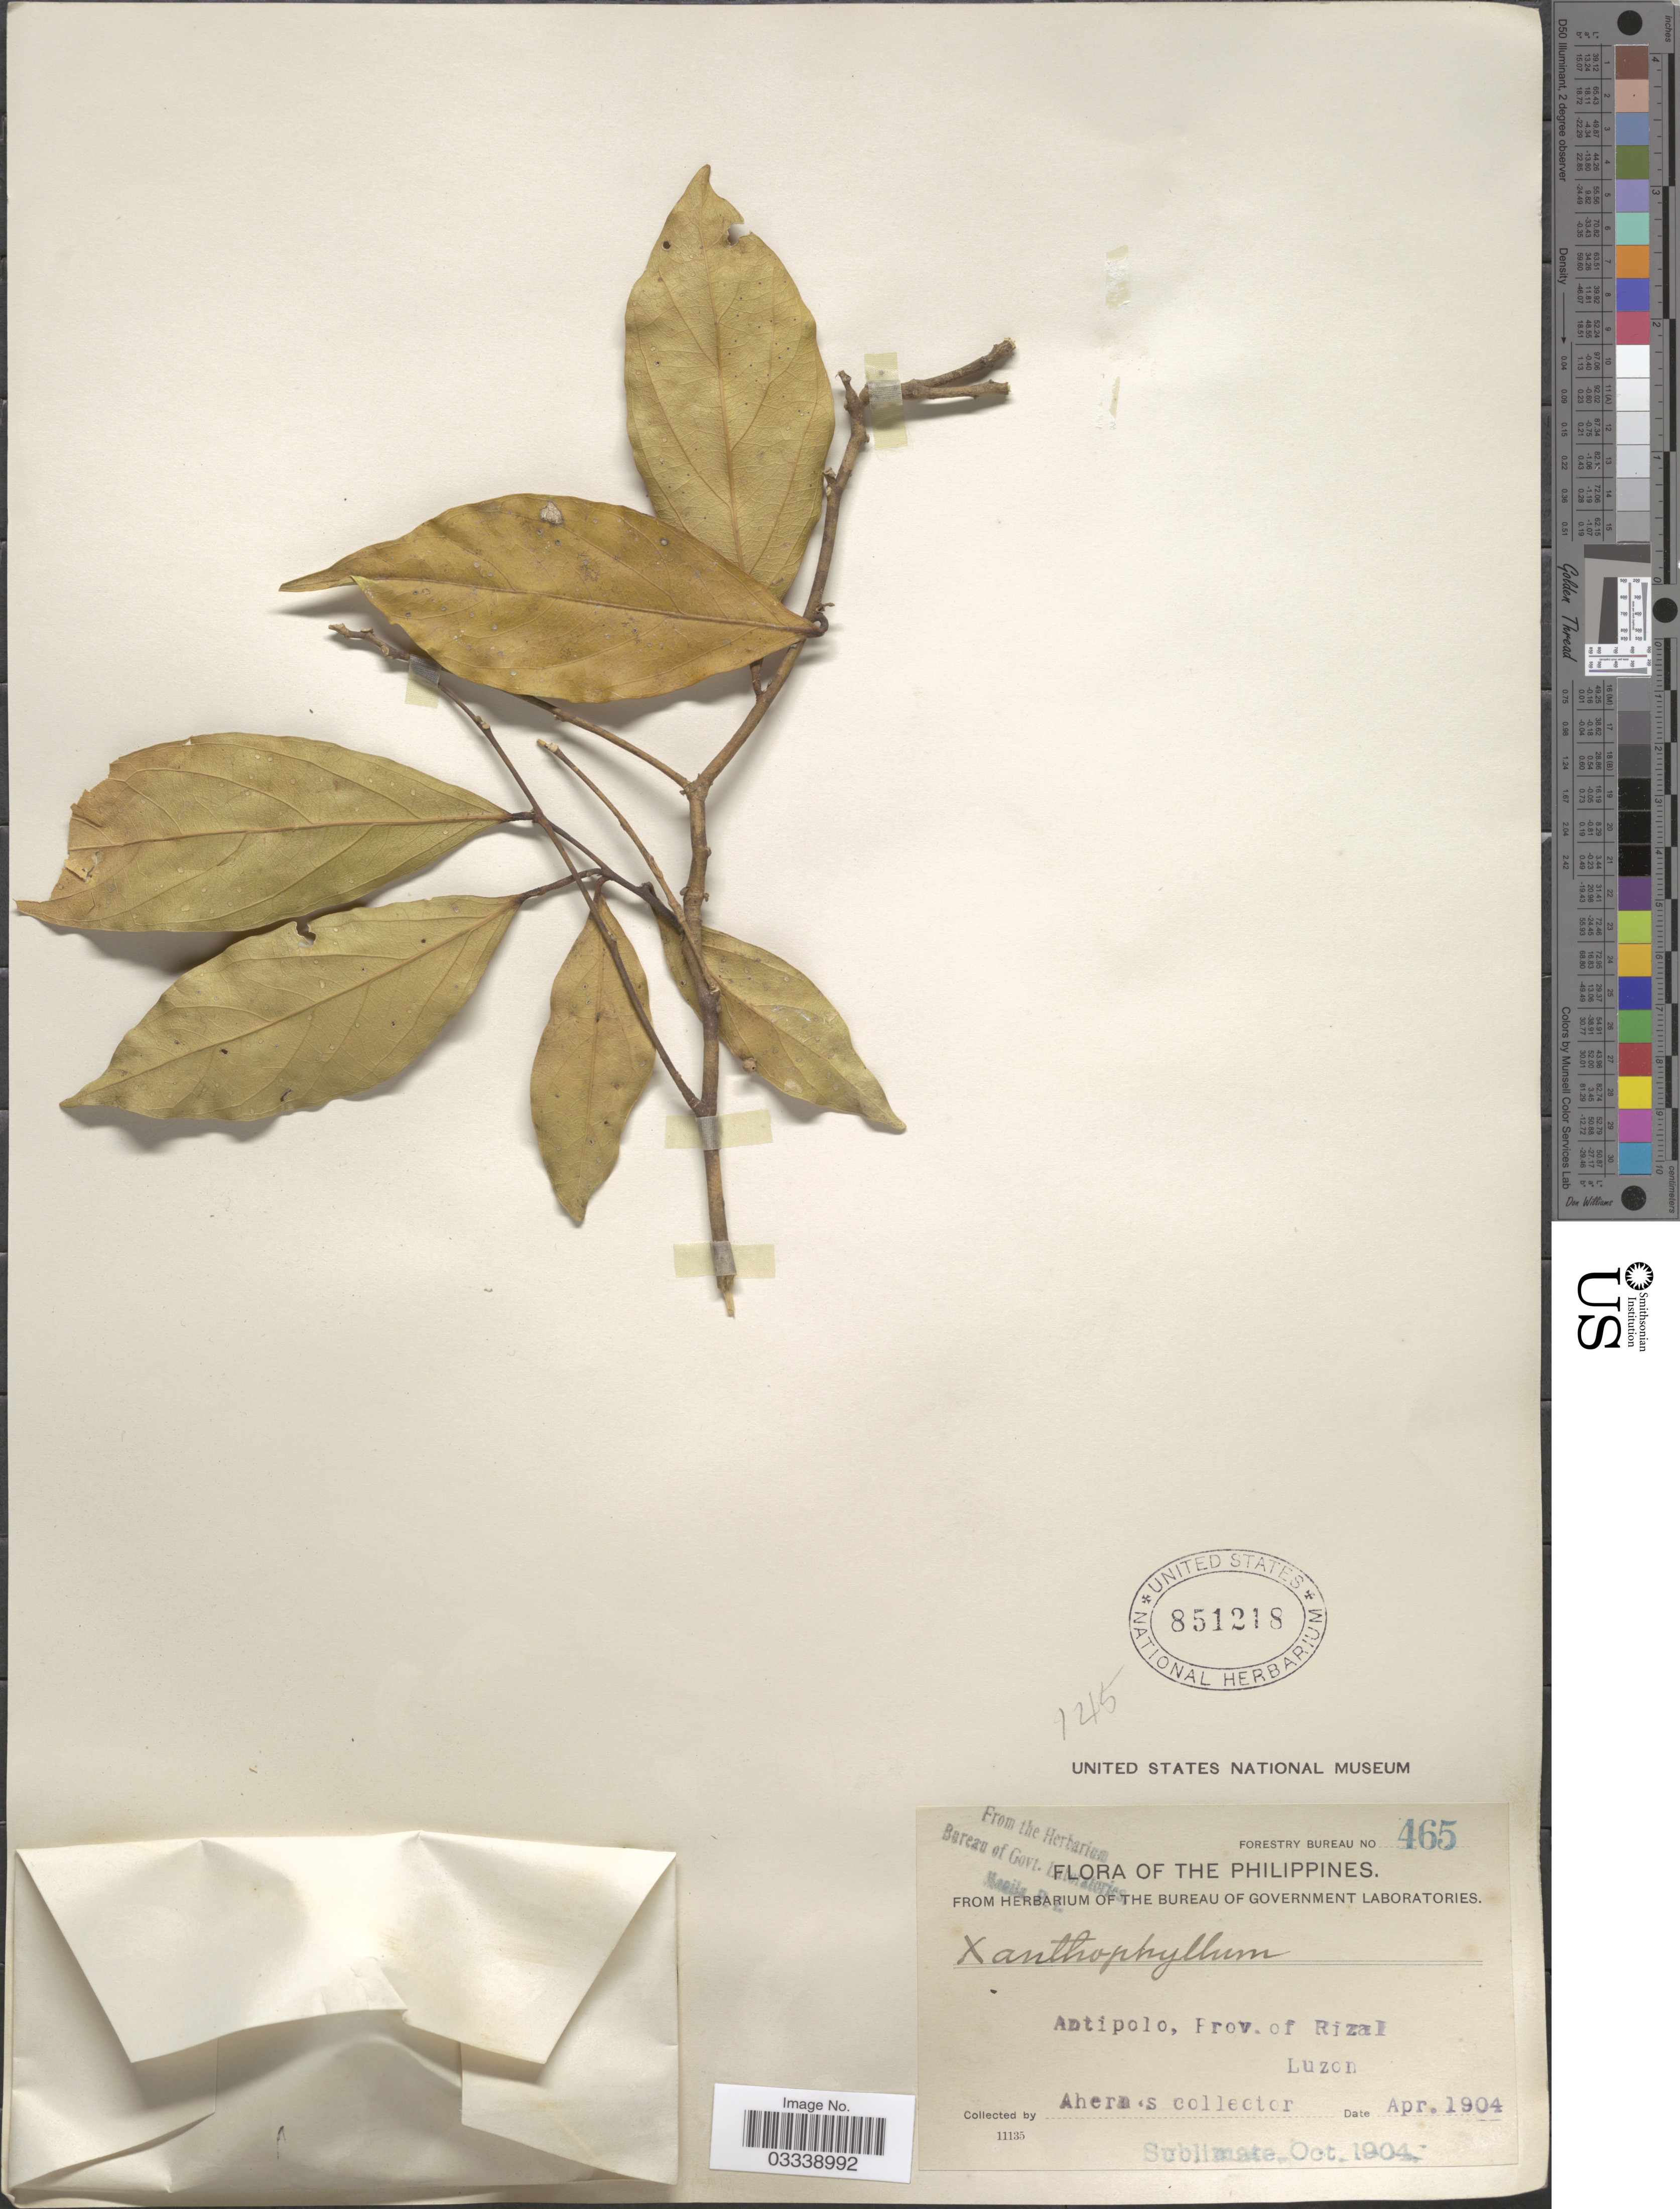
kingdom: Plantae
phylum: Tracheophyta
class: Magnoliopsida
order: Fabales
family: Polygalaceae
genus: Xanthophyllum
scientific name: Xanthophyllum sp.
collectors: Ahern's collector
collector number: Forestry Bureau 465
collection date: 1904-04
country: Philippines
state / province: Calabarzon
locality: Antipolo, Prov. of Rizal, Luzon.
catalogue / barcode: US 851218